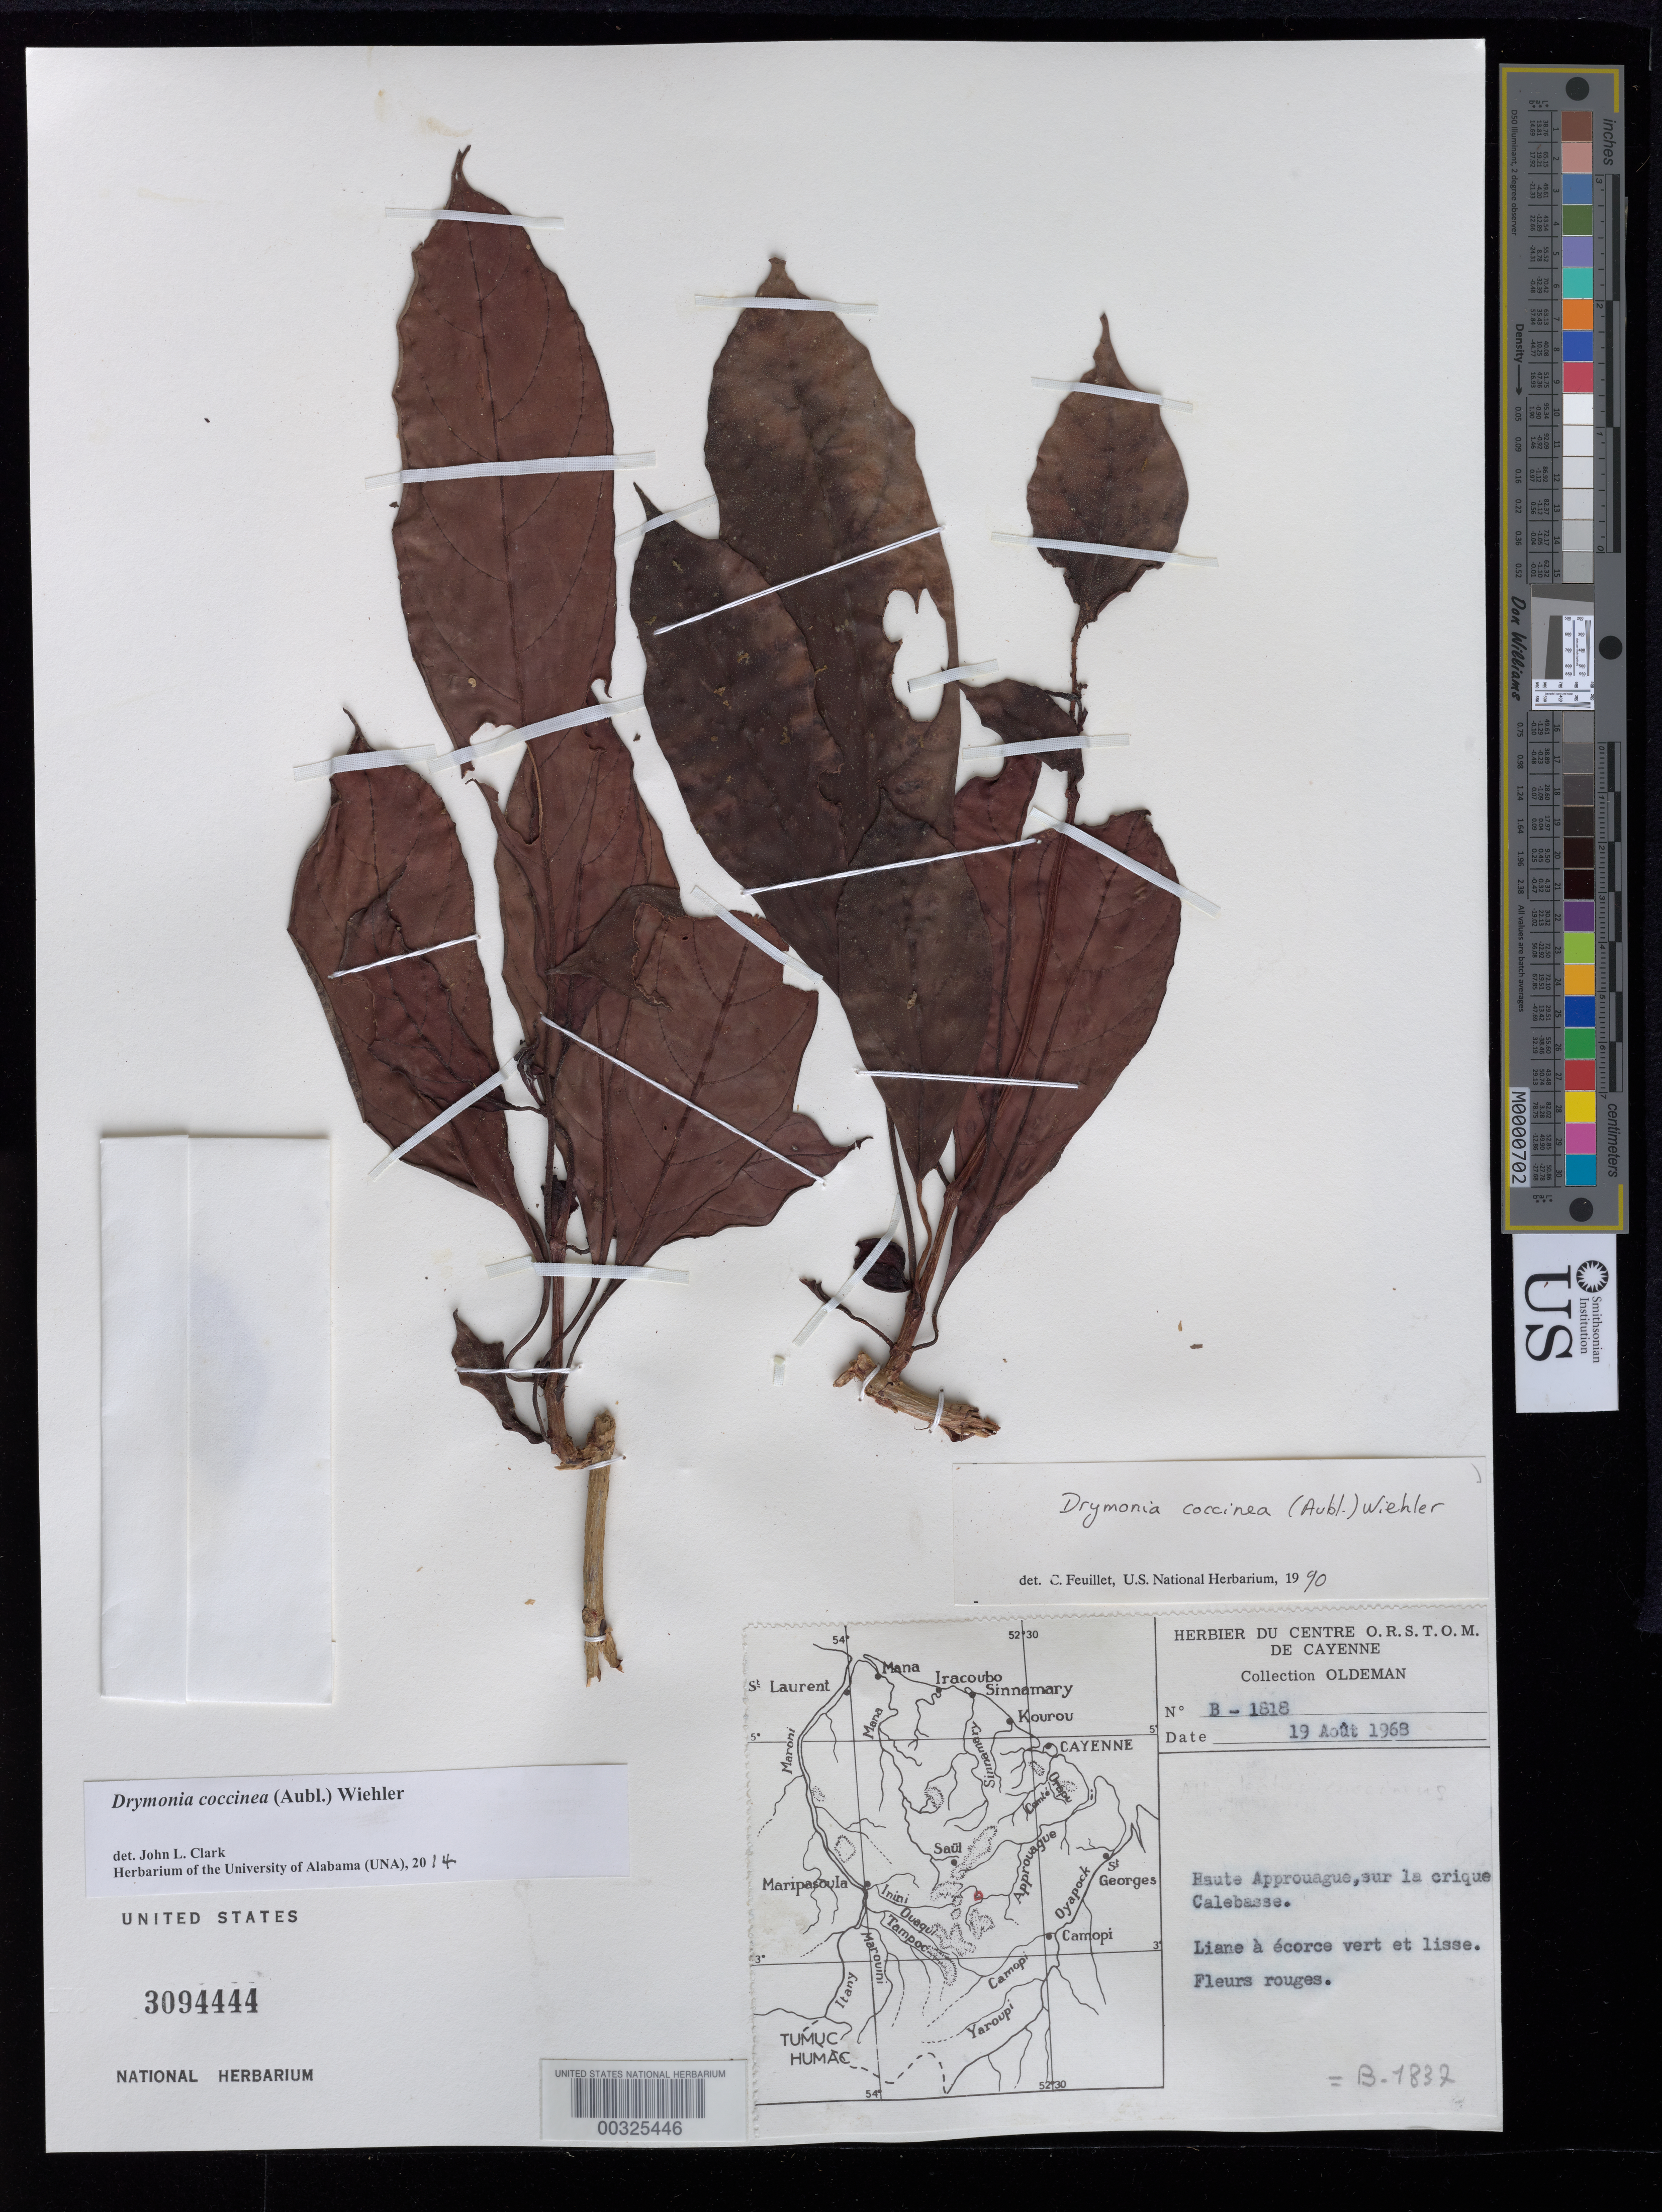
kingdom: Plantae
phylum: Tracheophyta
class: Magnoliopsida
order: Lamiales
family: Gesneriaceae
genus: Drymonia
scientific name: Drymonia coccinea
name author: (Aubl.) Wiehler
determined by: Skog, Laurence E.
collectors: R. Oldeman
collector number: B- 1818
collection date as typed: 19 Aug 1968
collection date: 1968-08-19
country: French Guiana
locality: Haute Approuague, sur la crique Calebasse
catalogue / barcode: US 3094444